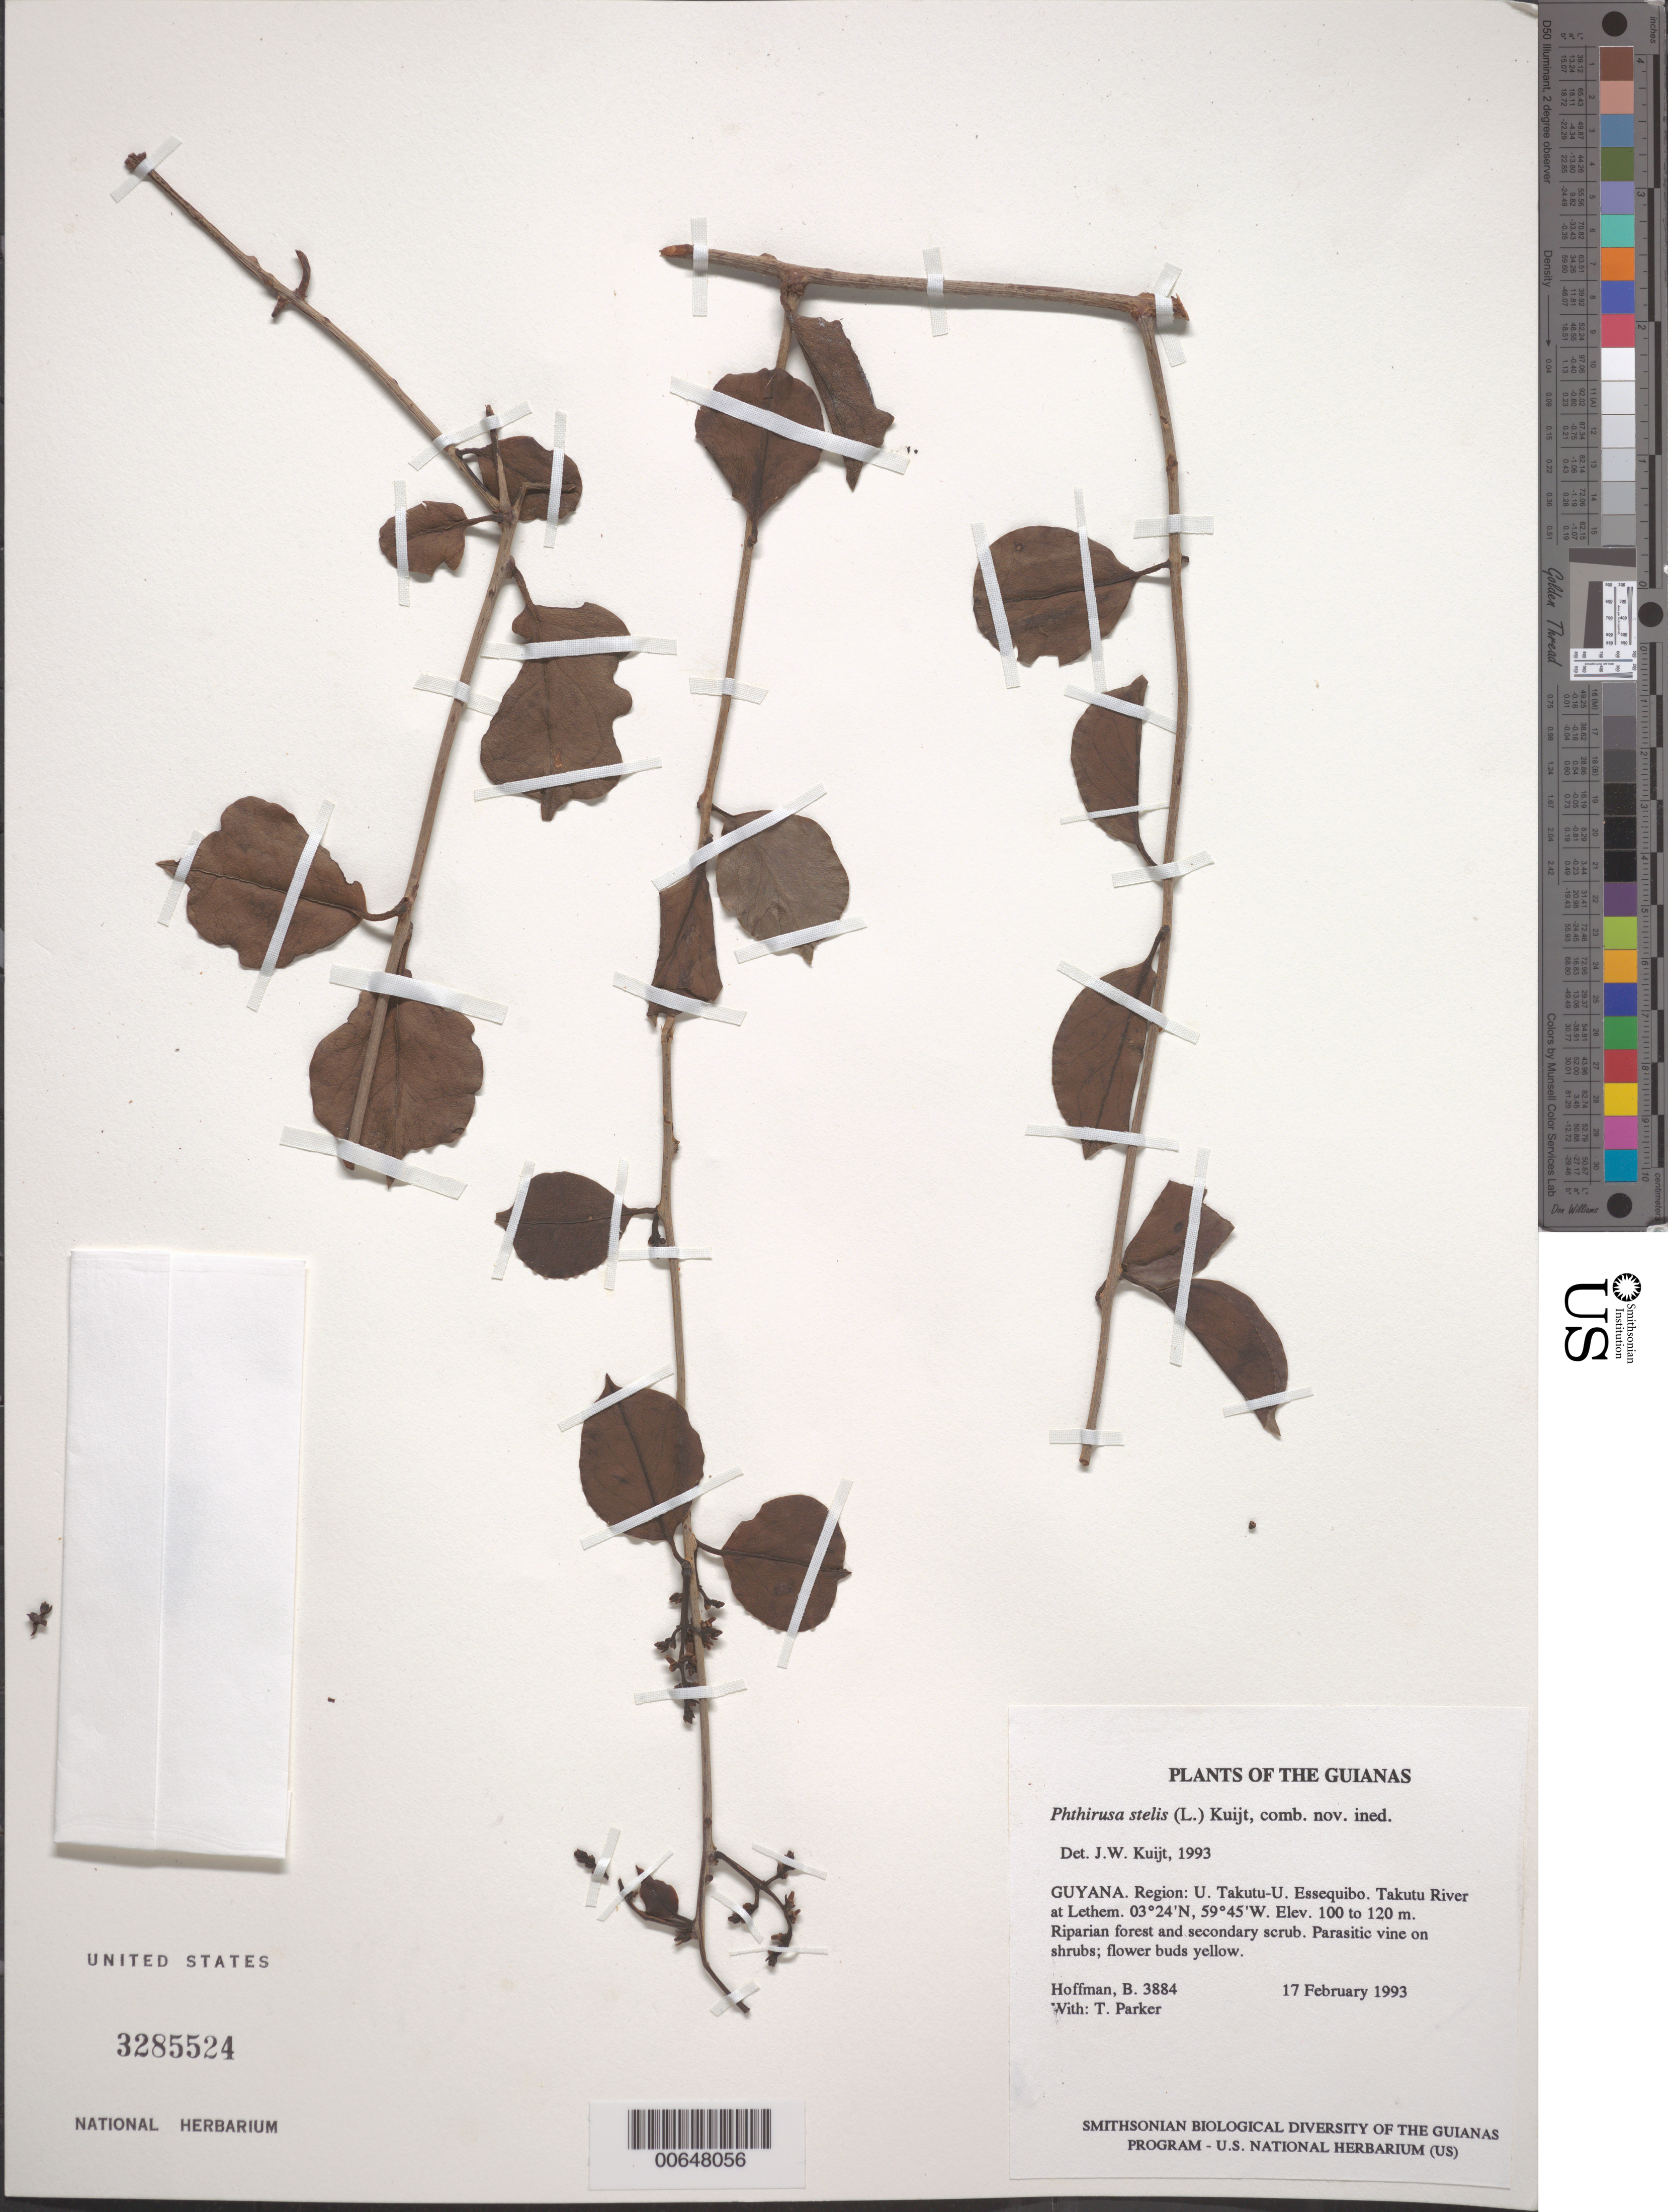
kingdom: Plantae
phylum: Tracheophyta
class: Magnoliopsida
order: Santalales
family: Loranthaceae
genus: Phthirusa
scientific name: Phthirusa stelis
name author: (L.) Kuijt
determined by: Kuijt, Job, (CANADA)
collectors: B. Hoffman & T. Parker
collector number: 3884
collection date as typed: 17 February 1993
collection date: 1993-02-17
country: Guyana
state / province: U. Takutu-U. Essequibo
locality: Takutu River at Lethem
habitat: Riparian forest and secondary scrub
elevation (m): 100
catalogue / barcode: US 3285524